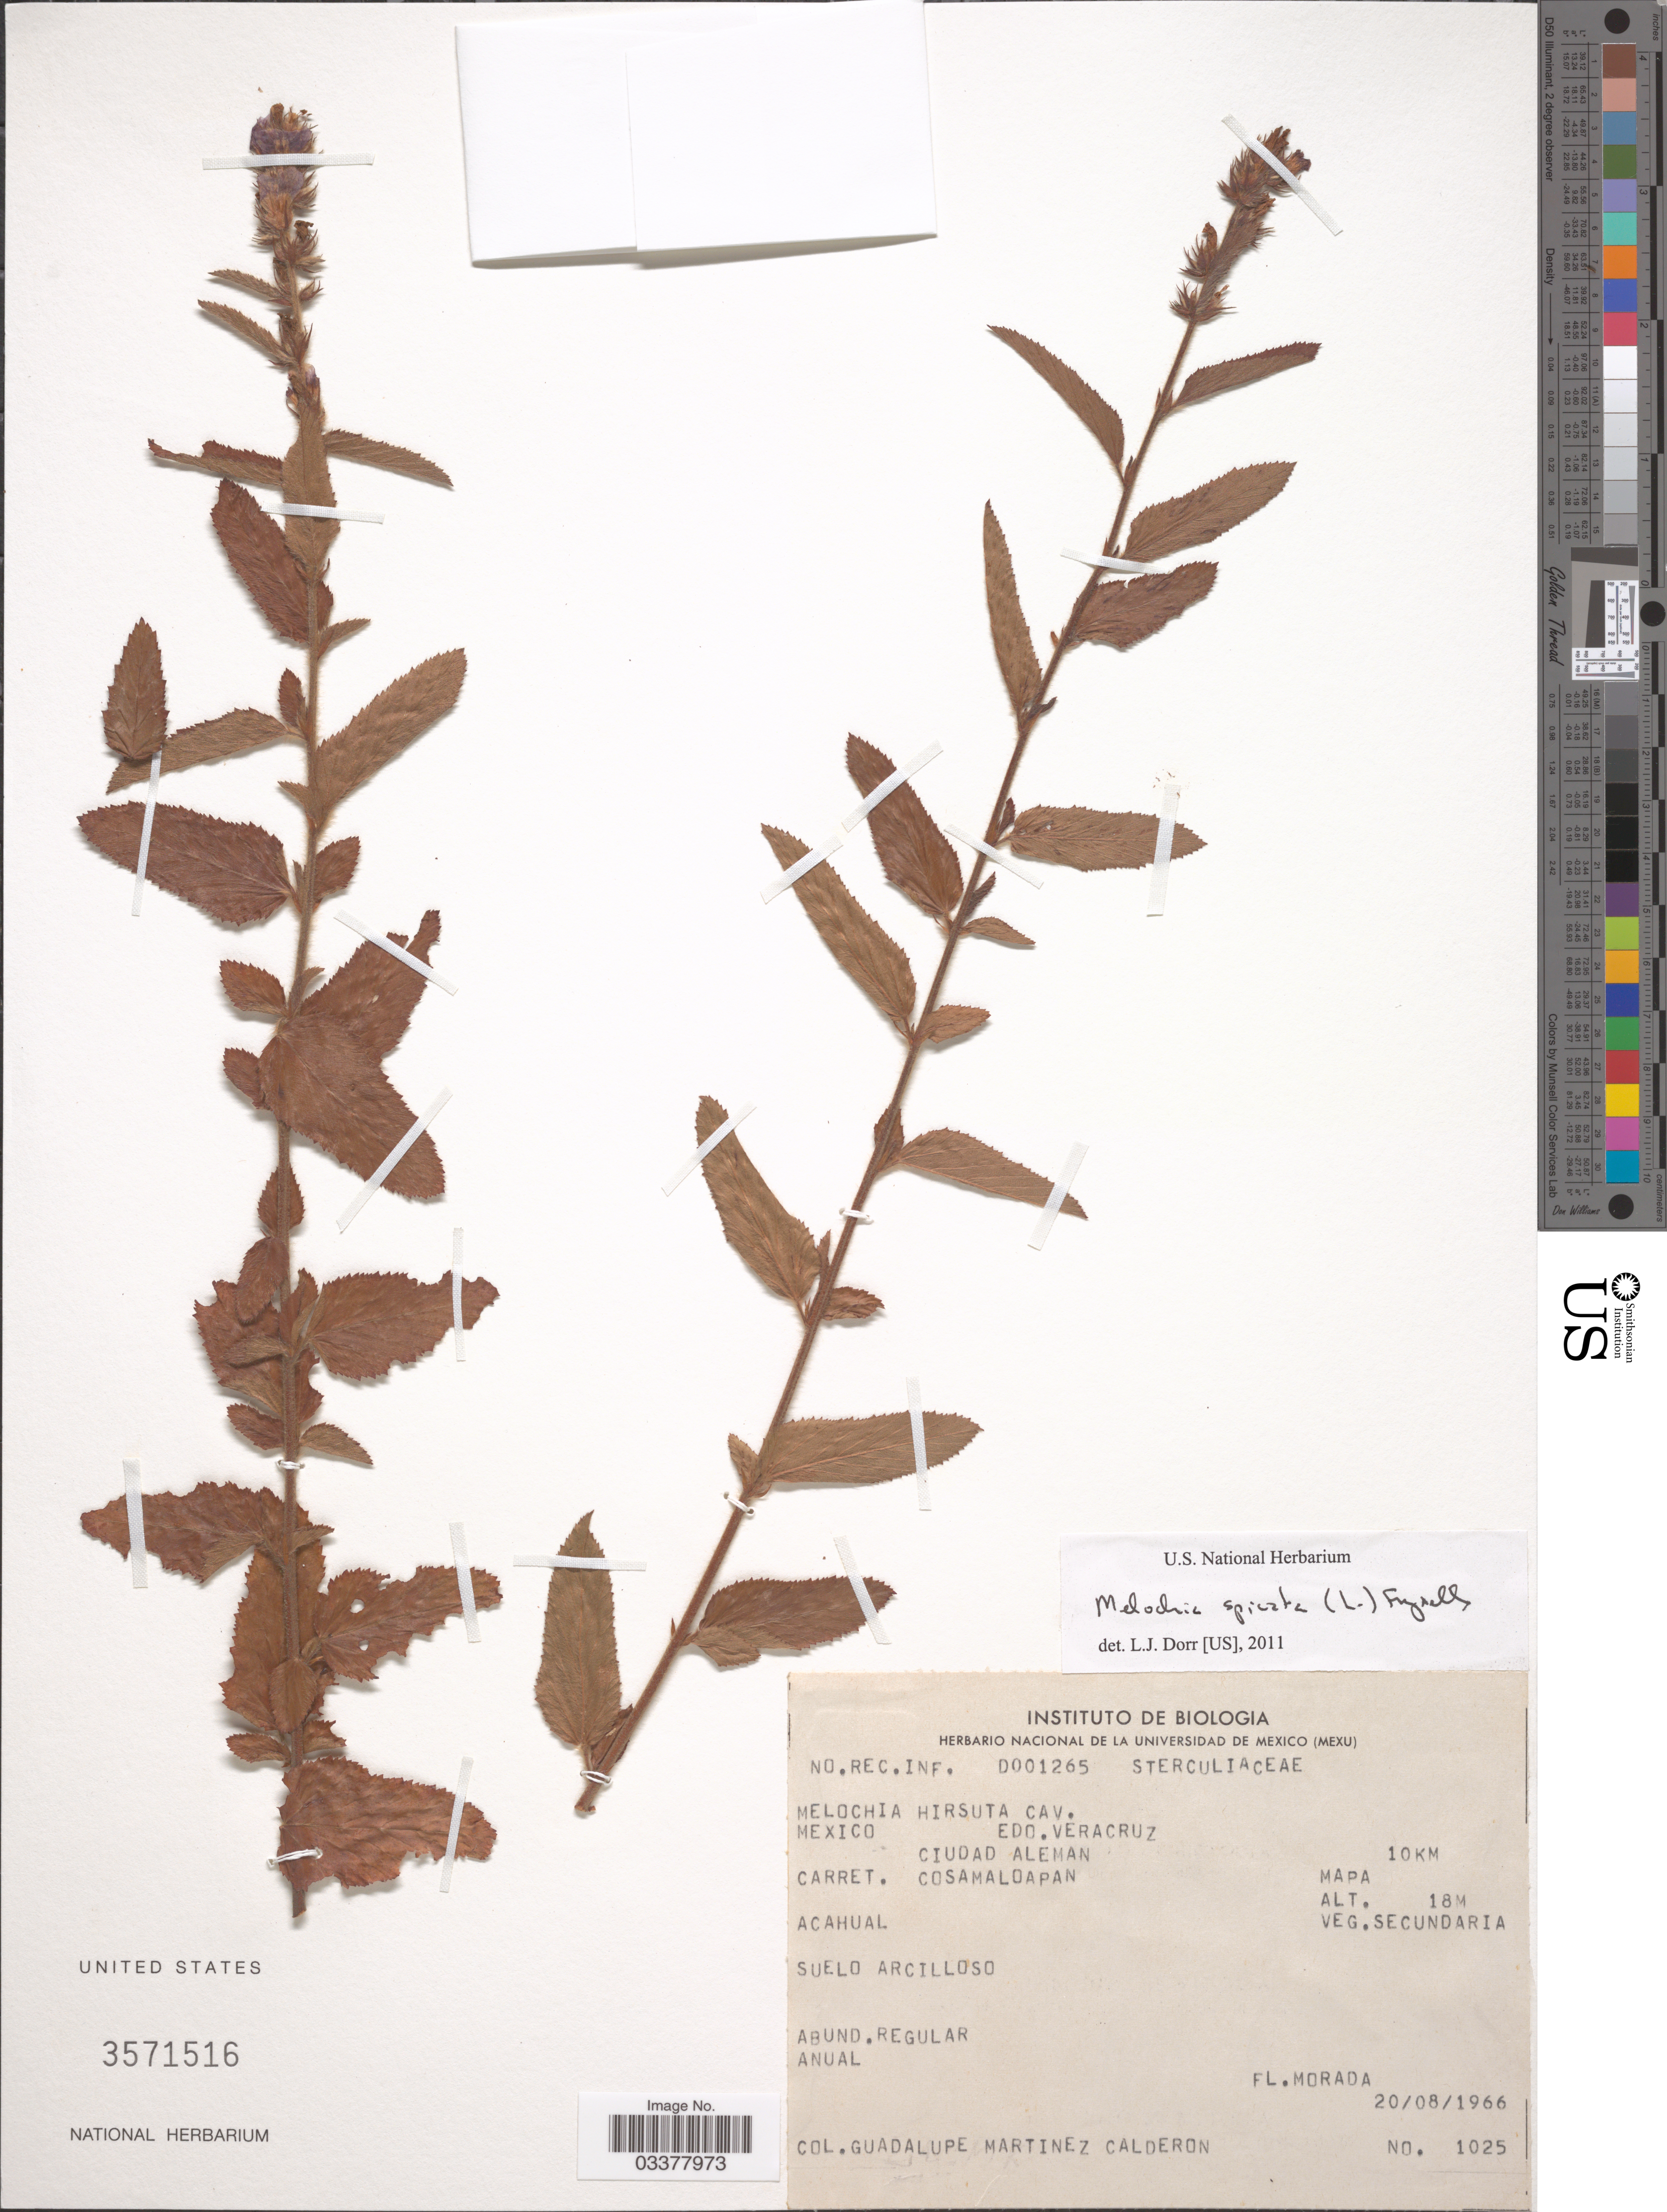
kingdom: Plantae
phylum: Tracheophyta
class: Magnoliopsida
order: Malvales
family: Malvaceae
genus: Melochia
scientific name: Melochia spicata var. spicata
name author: (L.) Fryxell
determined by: Dorr, L. J., (BOT), Smithsonian Institution - National Museum of Natural History (UNITED STATES)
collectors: G. Martinez-C.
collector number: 1025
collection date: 1966-08-20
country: Mexico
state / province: Veracruz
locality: Edo. Veracruz. Ciudad Aleman. Carret. Cosamaloapan. Mapa 10KM. Acahual [unsure placement]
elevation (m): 18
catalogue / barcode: US 3571516